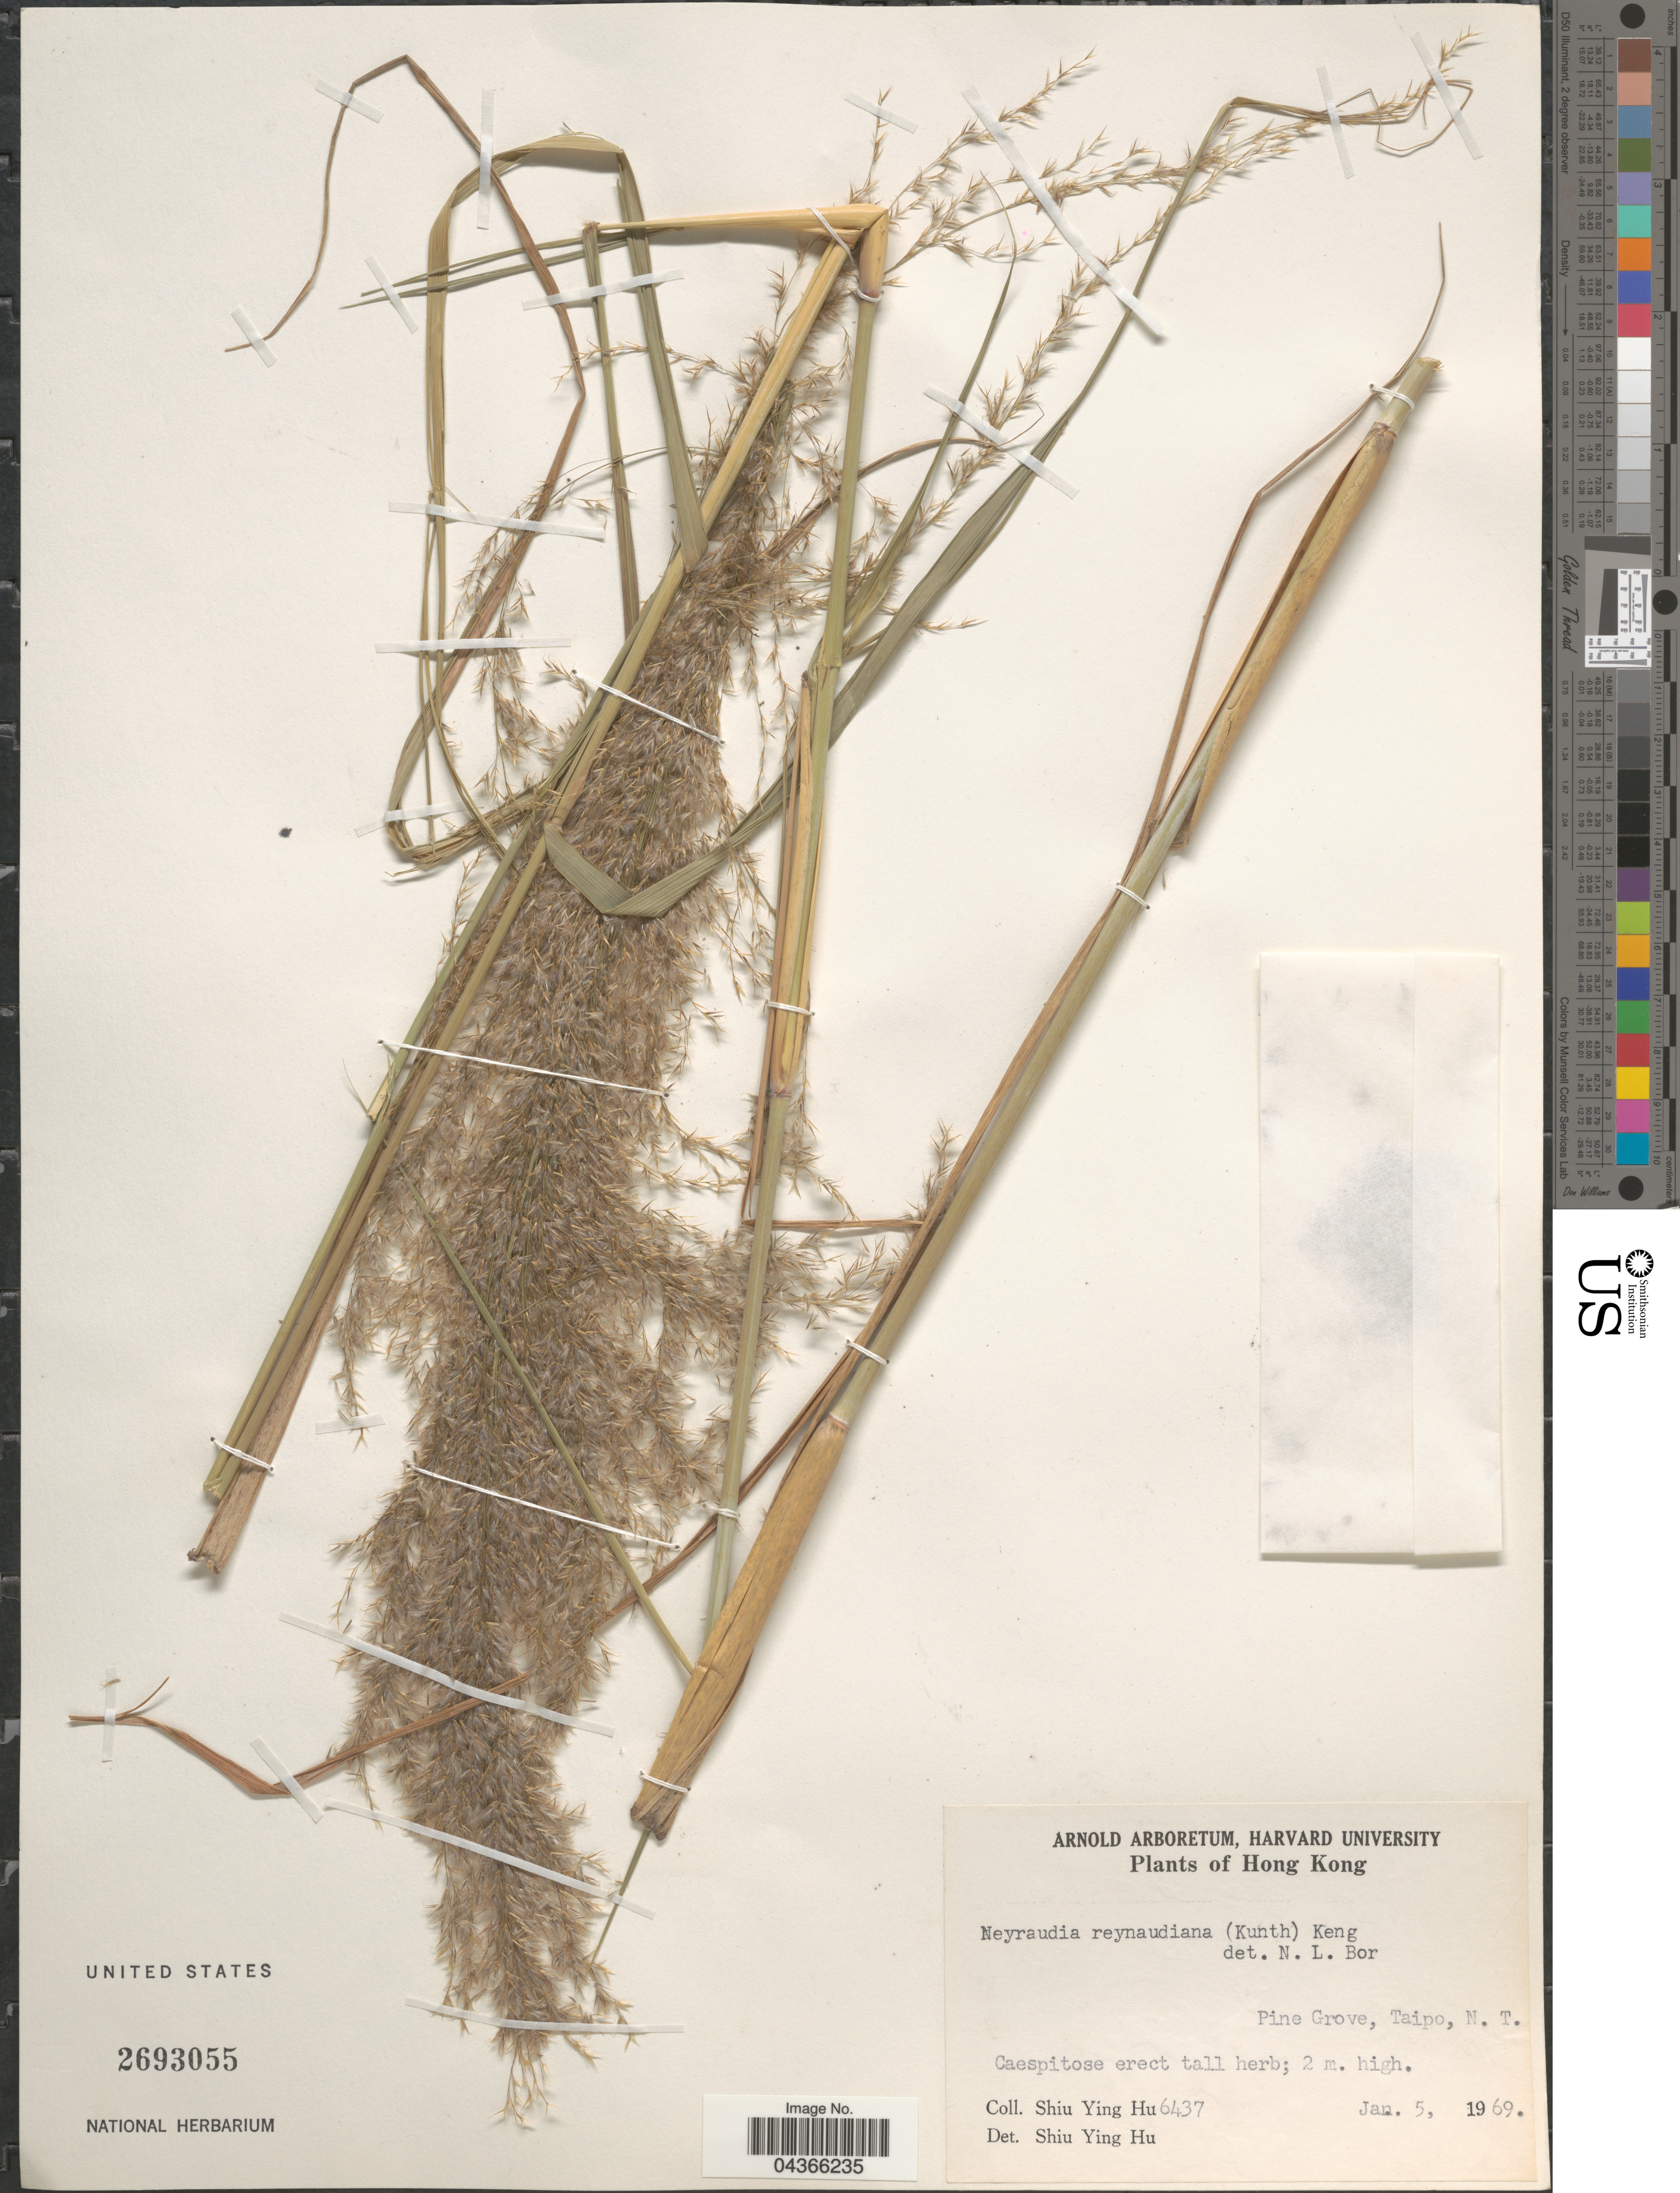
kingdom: Plantae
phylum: Tracheophyta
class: Liliopsida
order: Poales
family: Poaceae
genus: Neyraudia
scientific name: Neyraudia reynaudiana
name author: (Kunth) Keng ex Hitchc.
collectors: S. Y. Hu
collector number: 6437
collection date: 1969-01-05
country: China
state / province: Hong Kong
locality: Pine Grove, Taipo, N. T.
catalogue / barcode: US 2693055